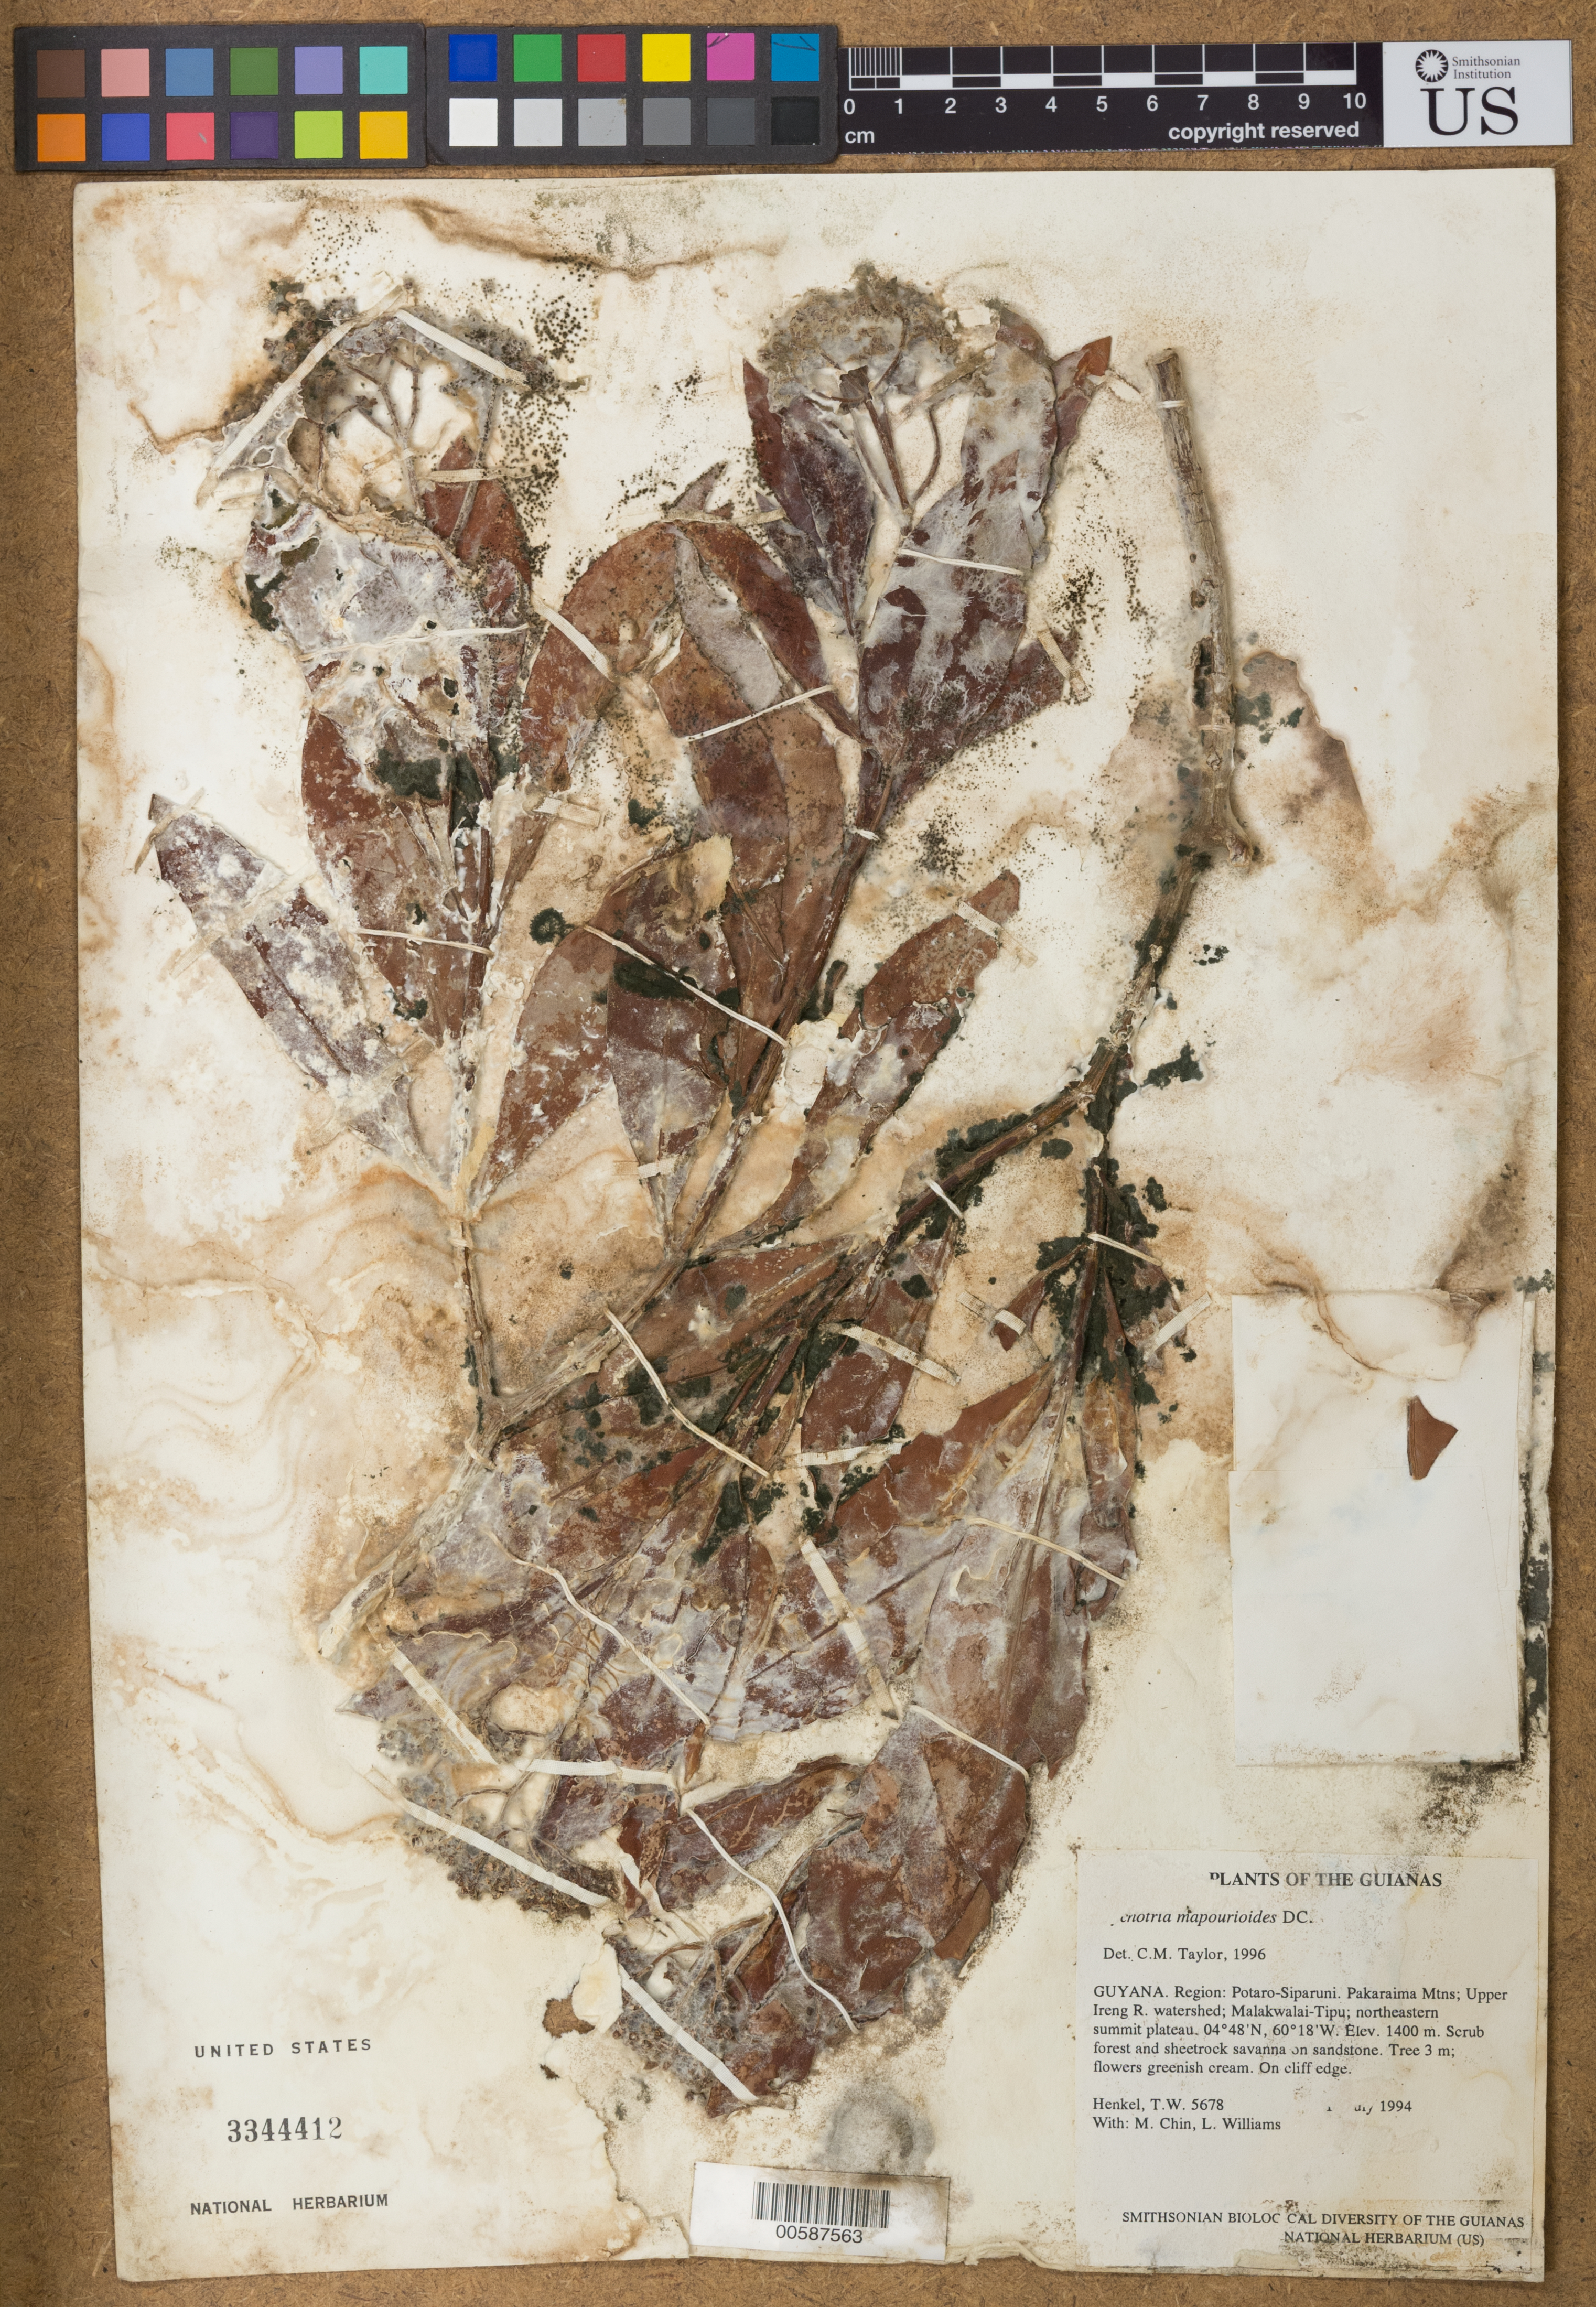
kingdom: Plantae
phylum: Tracheophyta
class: Magnoliopsida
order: Gentianales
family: Rubiaceae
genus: Psychotria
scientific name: Psychotria mapourioides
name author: DC.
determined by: Taylor, Charlotte M.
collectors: T. Henkel, M. Chin & L. Williams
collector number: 5678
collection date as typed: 17 July 1994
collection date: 1994-07-17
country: Guyana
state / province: Potaro-Siparuni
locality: Pakaraima Mtns; Upper Ireng R. watershed; Malakwalai-Tipu; northeastern summit plateau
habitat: Scrub forest and sheetrock savanna on sandstone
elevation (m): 1400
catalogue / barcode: US 3344412